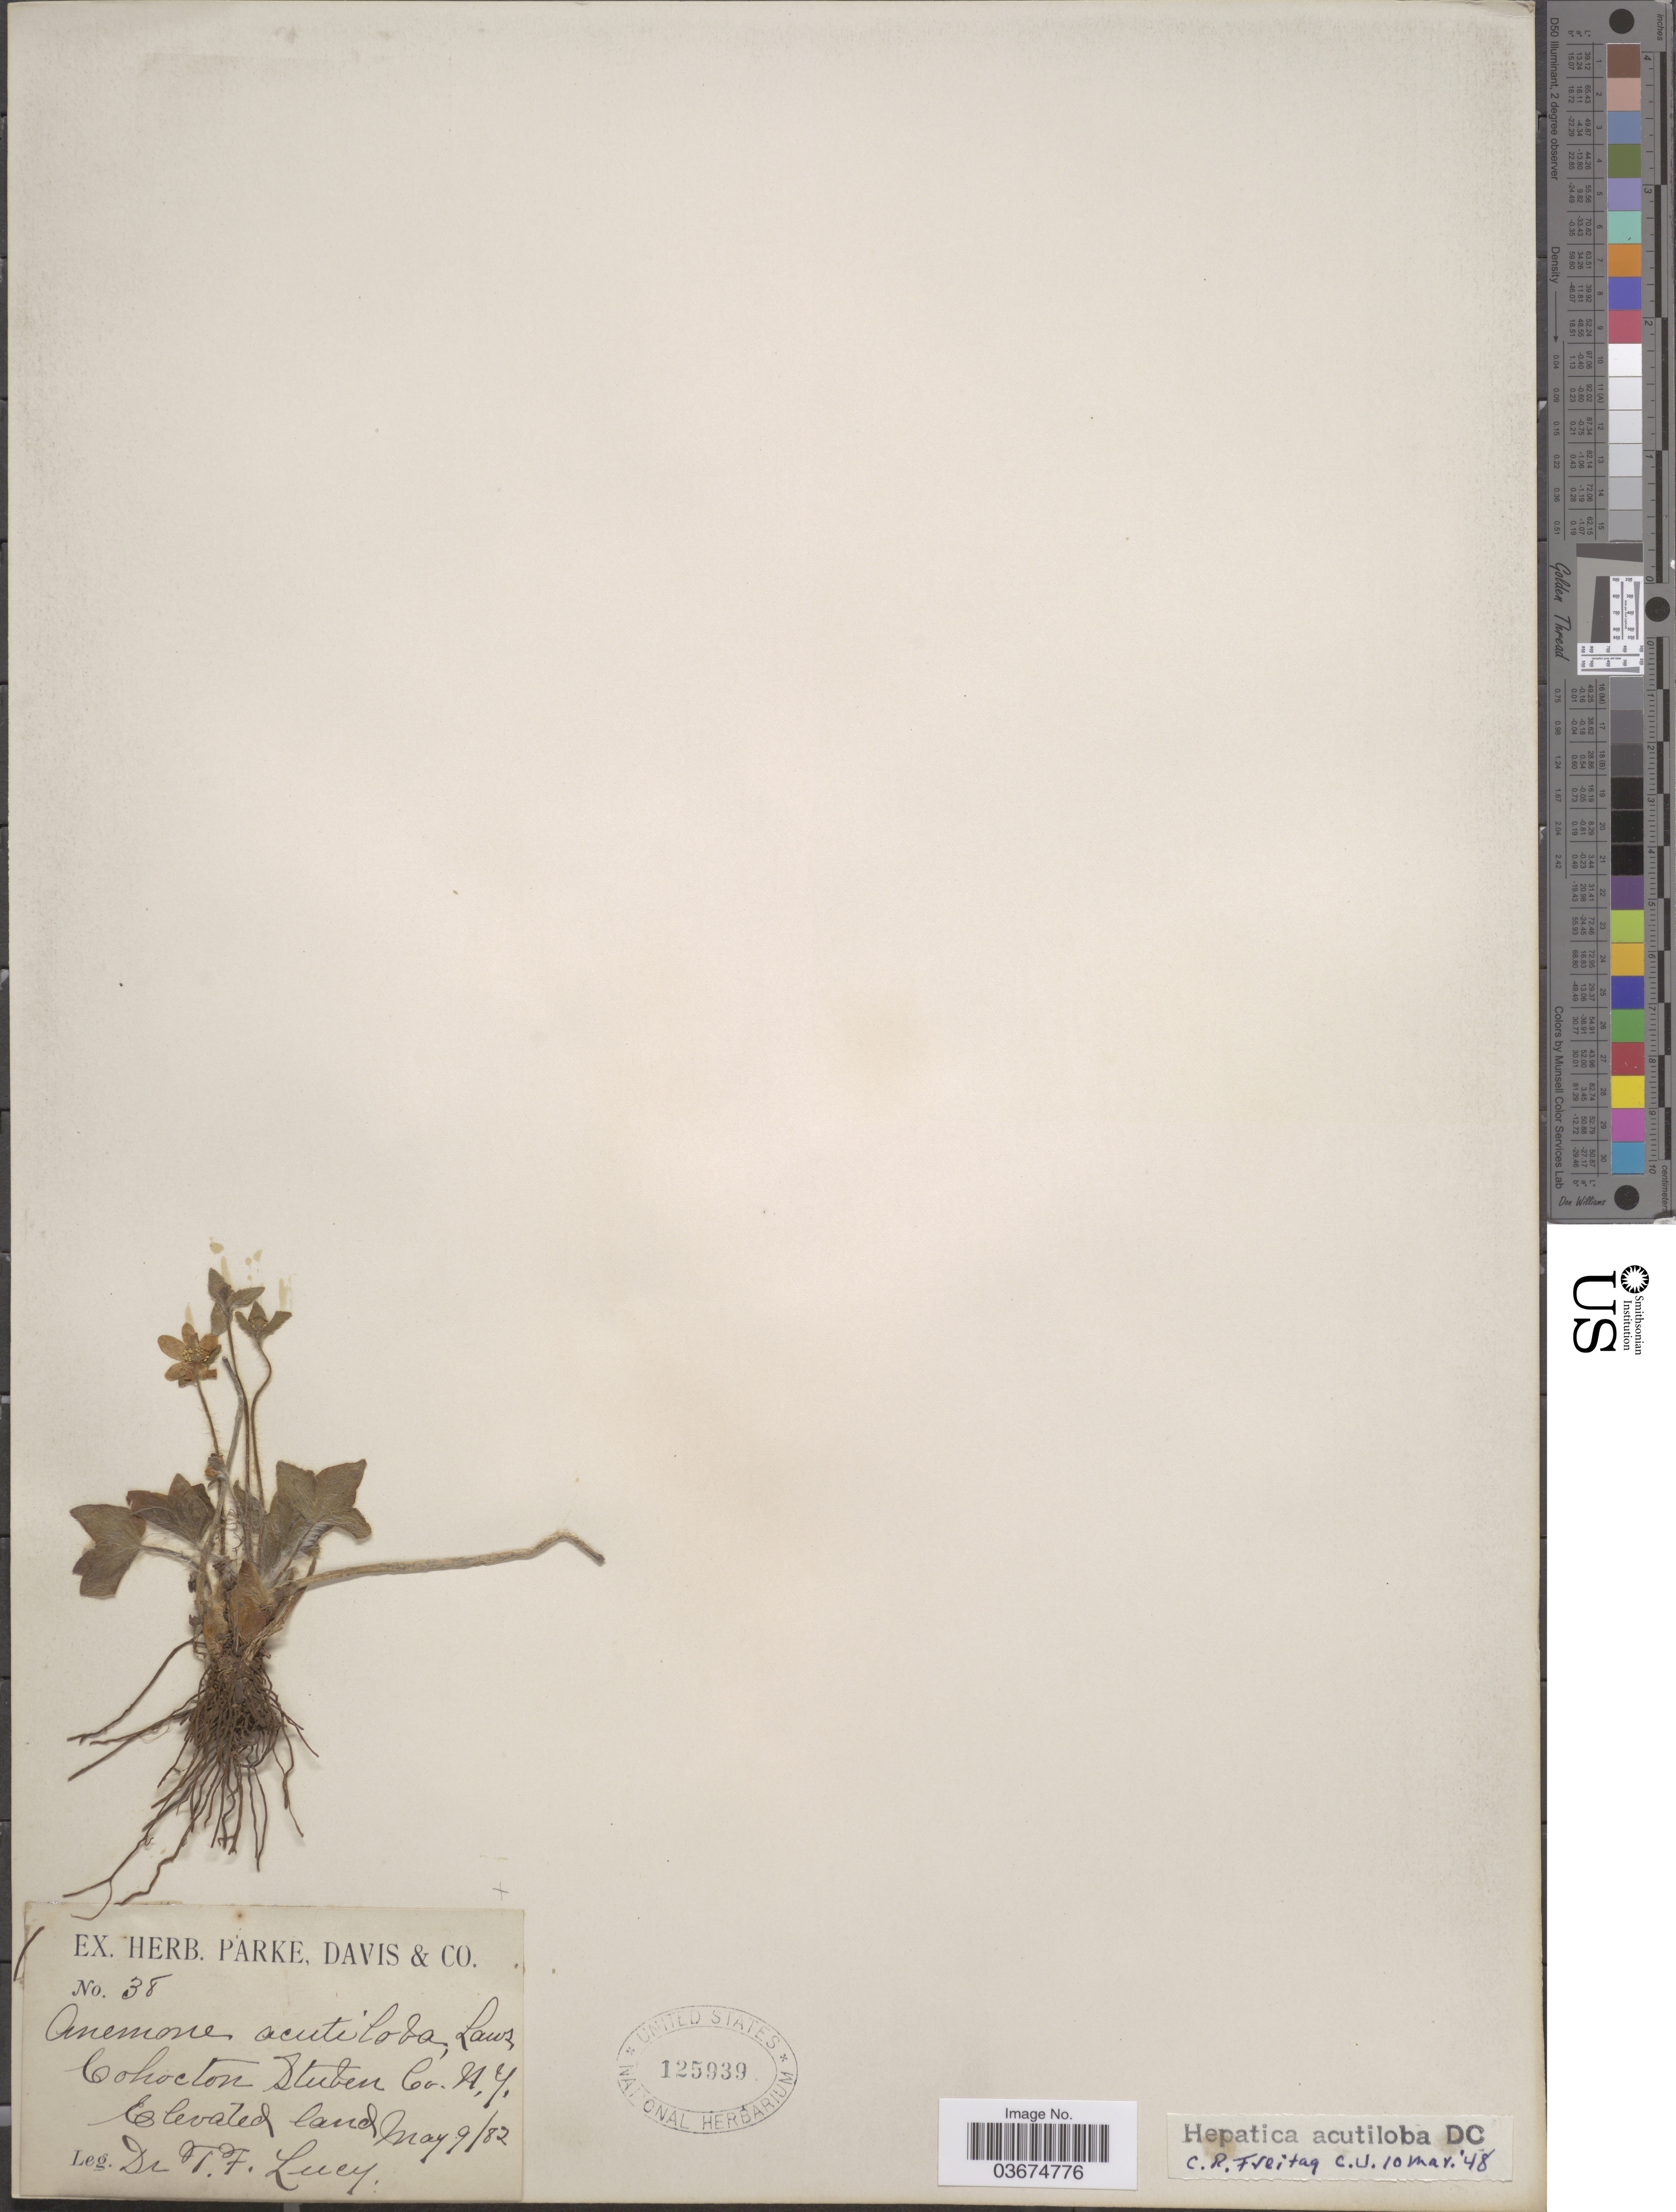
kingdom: Plantae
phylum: Tracheophyta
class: Magnoliopsida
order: Ranunculales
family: Ranunculaceae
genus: Hepatica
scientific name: Hepatica acutiloba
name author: DC.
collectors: T. Lucy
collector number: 38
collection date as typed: Transcribed d/m/y: 9/5/82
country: United States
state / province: New York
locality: Cohocton Stuben Co. Elevated land.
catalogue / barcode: US 125939